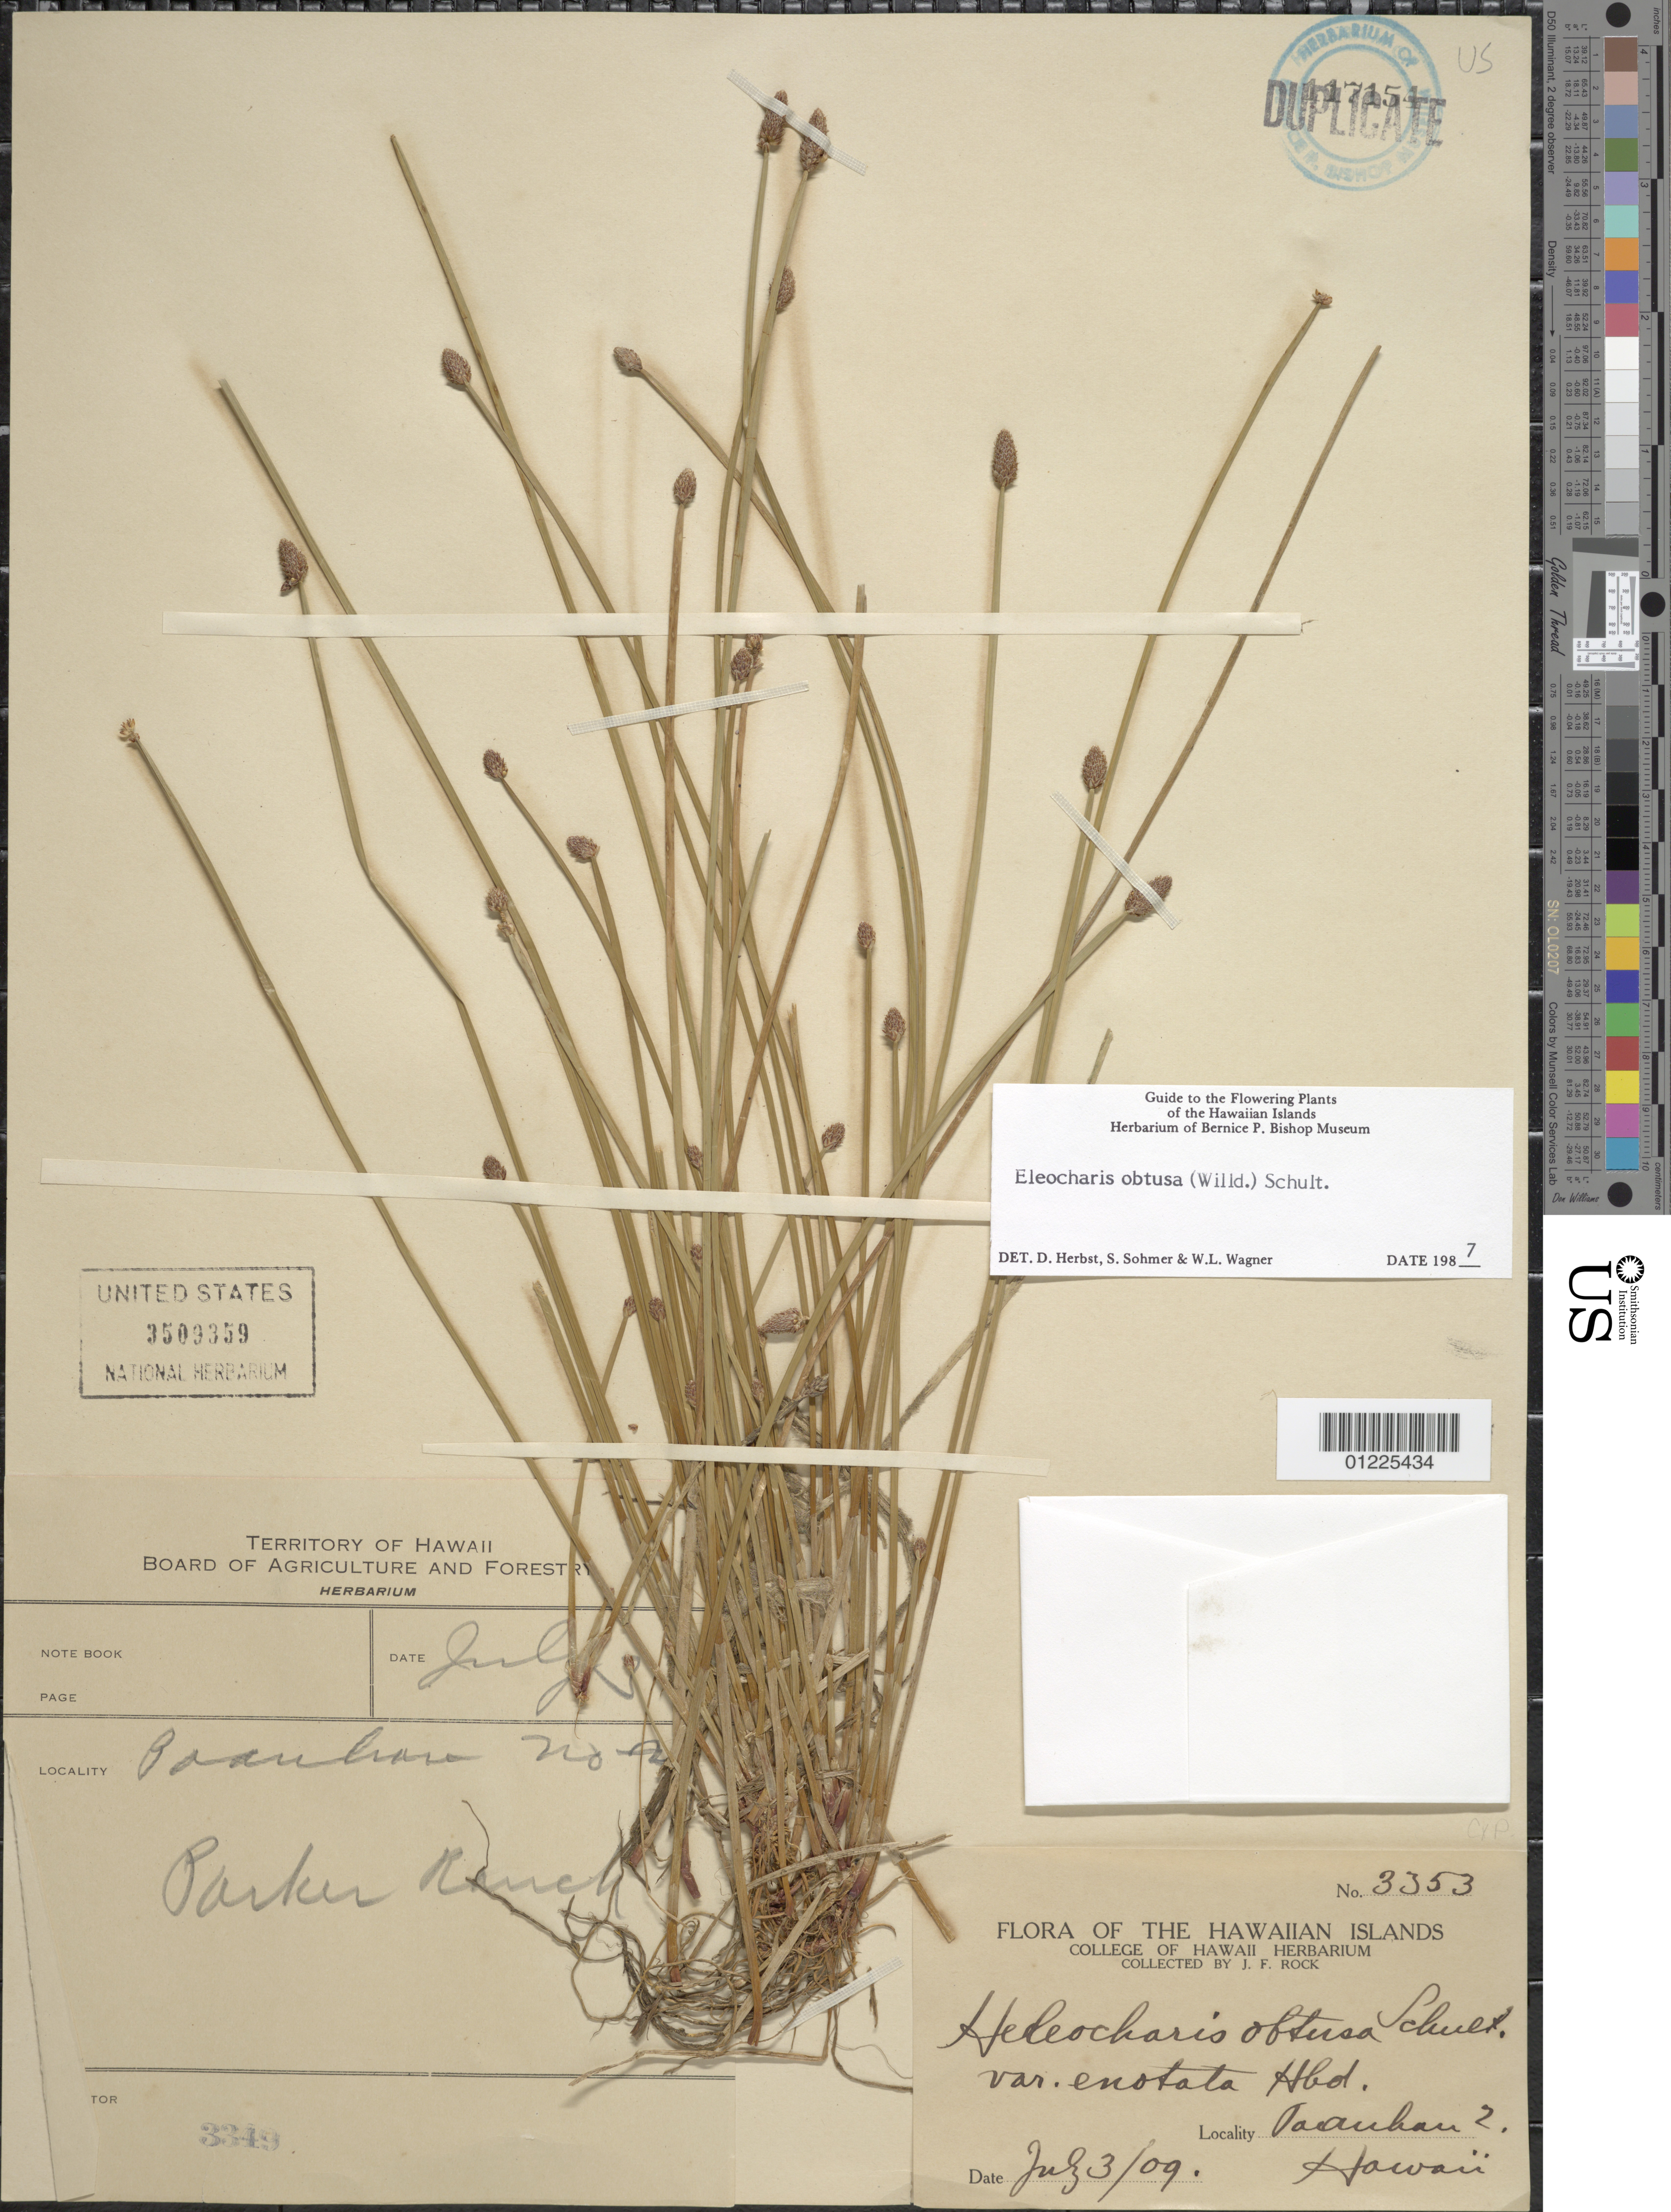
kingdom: Plantae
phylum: Tracheophyta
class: Liliopsida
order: Poales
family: Cyperaceae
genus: Eleocharis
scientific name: Eleocharis obtusa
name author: (Willd.) Schult.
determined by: Herbst, D. R.; Sohmer, S. H.; Wagner, W. L.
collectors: J. F. Rock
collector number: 3353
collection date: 1909-07-03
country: United States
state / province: Hawaii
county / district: Hawaii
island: Hawaii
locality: Paauhau, Parker Ranch.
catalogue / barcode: US 3509359